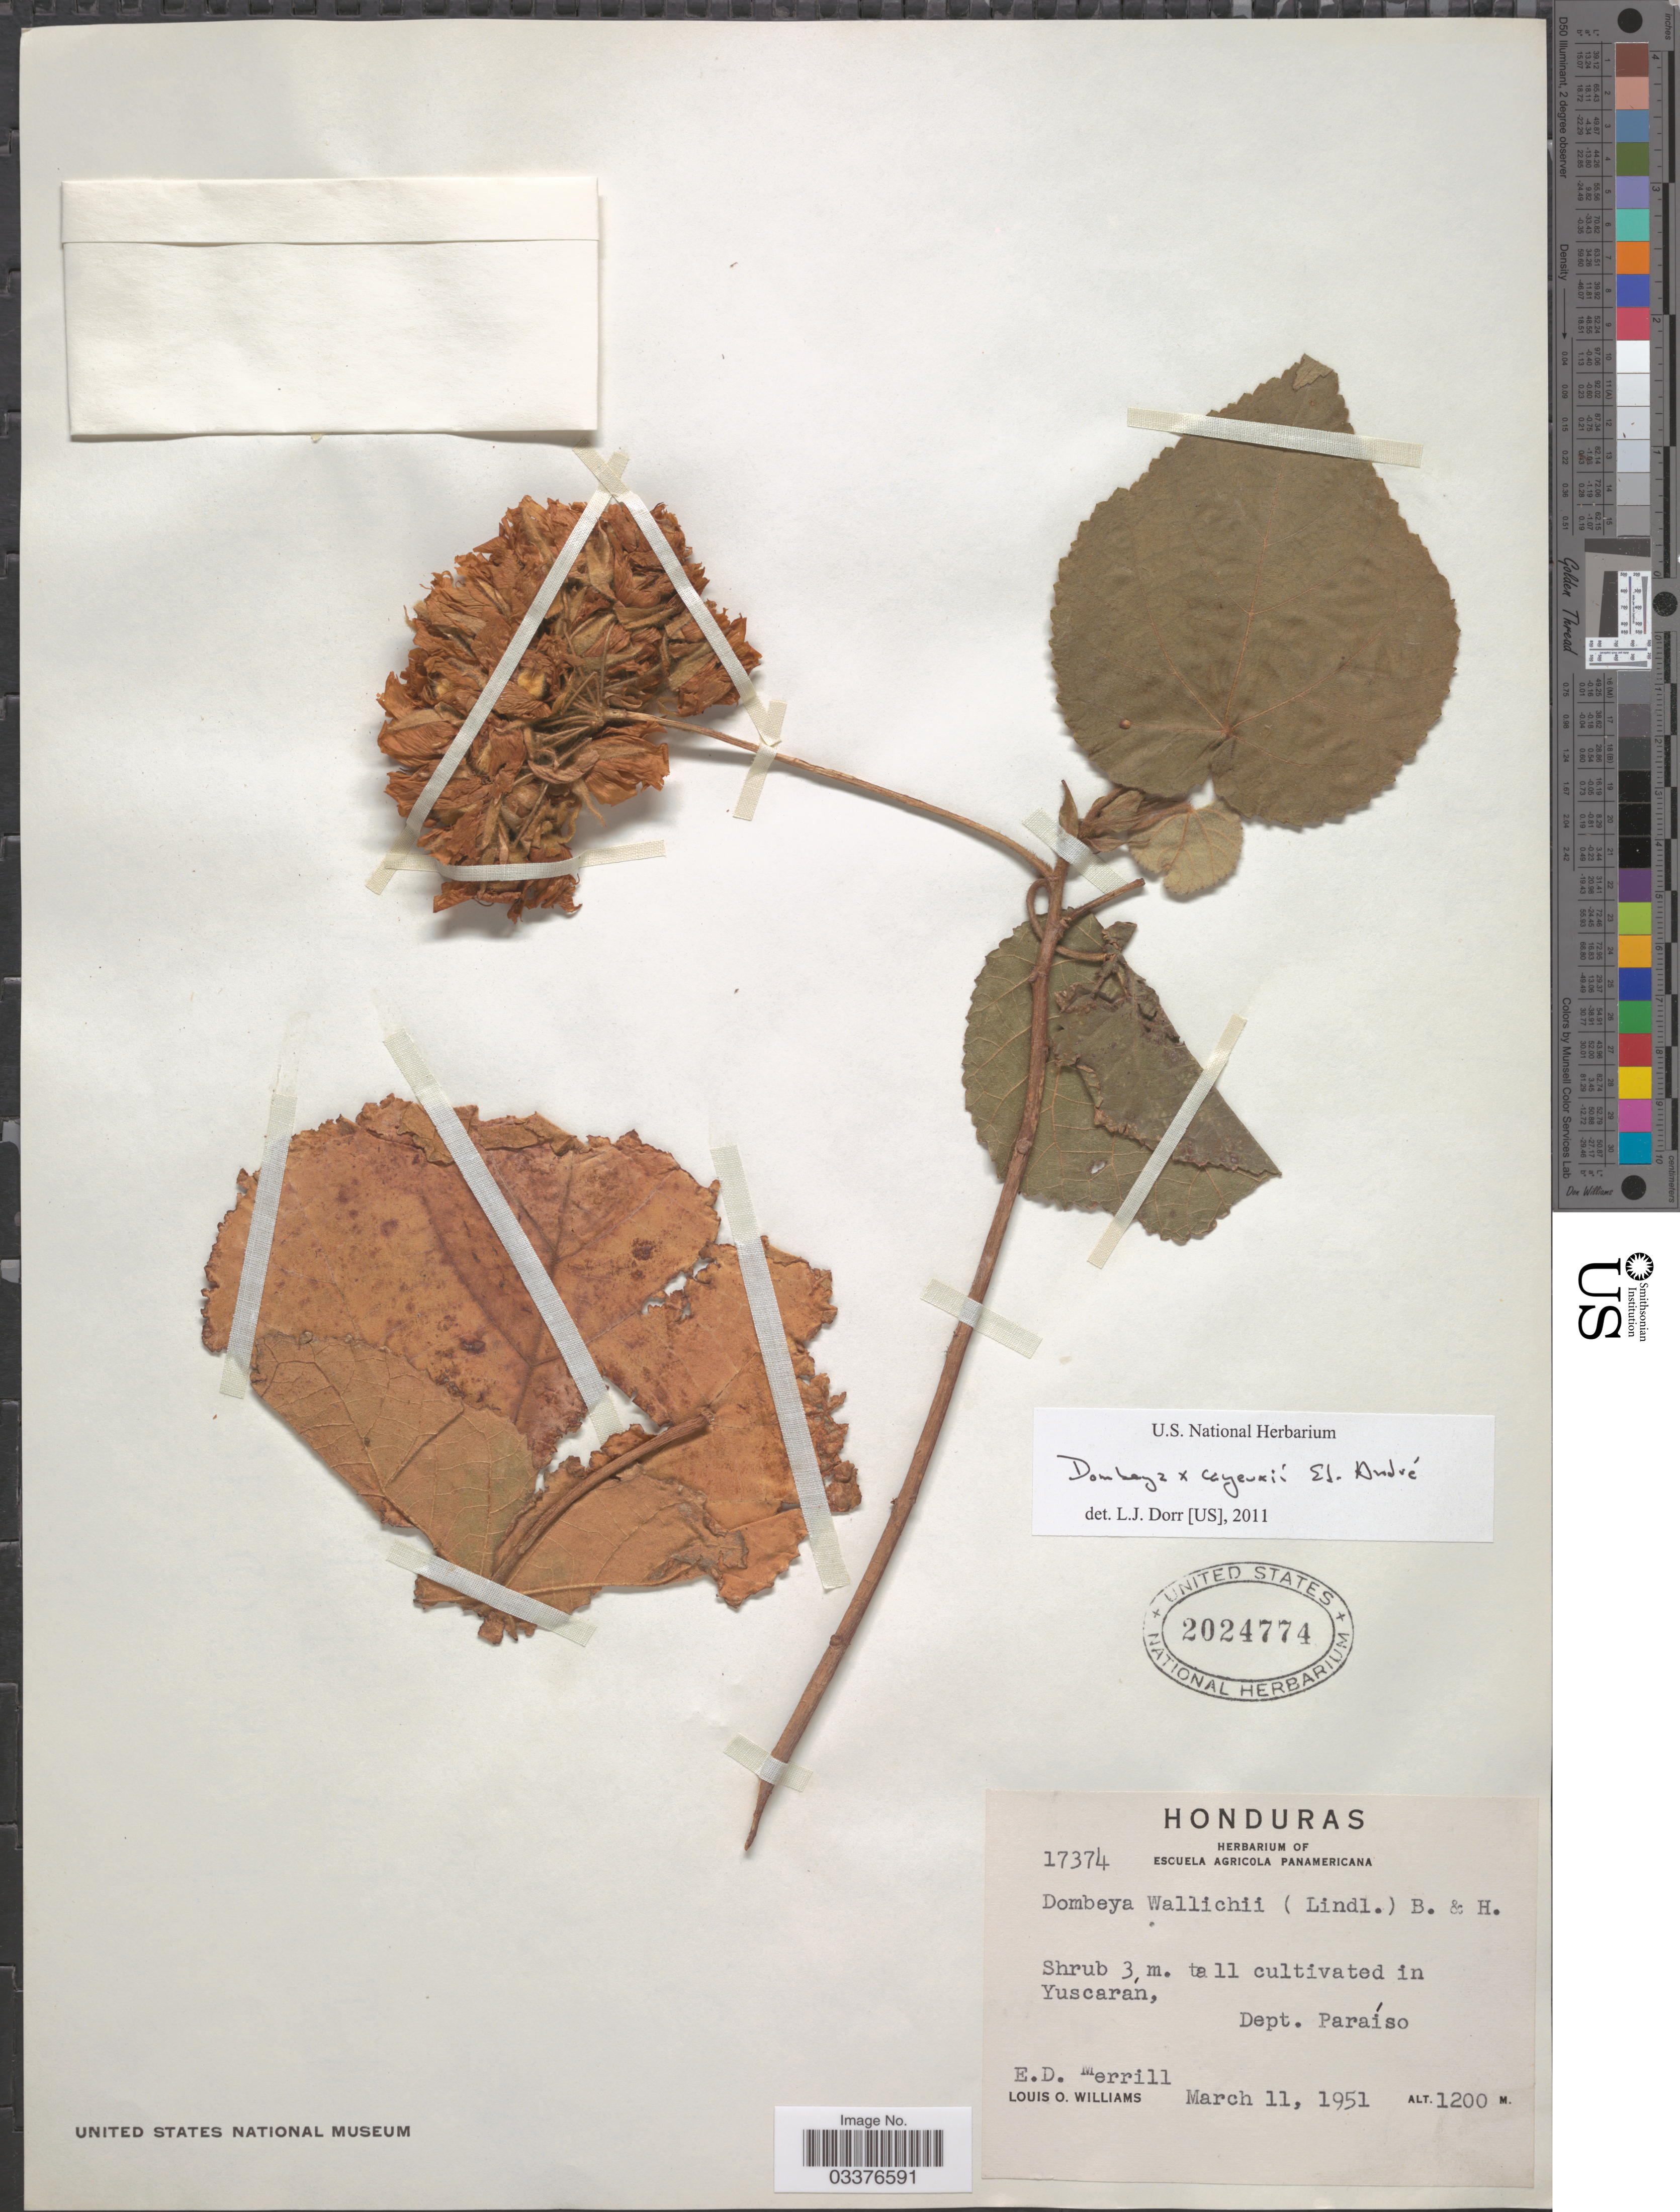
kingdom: Plantae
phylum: Tracheophyta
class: Magnoliopsida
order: Malvales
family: Malvaceae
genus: Dombeya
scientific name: Dombeya x cayeuxii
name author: André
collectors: E. D. Merrill & L. O. Williams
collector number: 17374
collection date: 1951-03-11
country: Honduras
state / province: El Paraíso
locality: Yuscaran, Dept. Paraíso.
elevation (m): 1200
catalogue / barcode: US 2024774